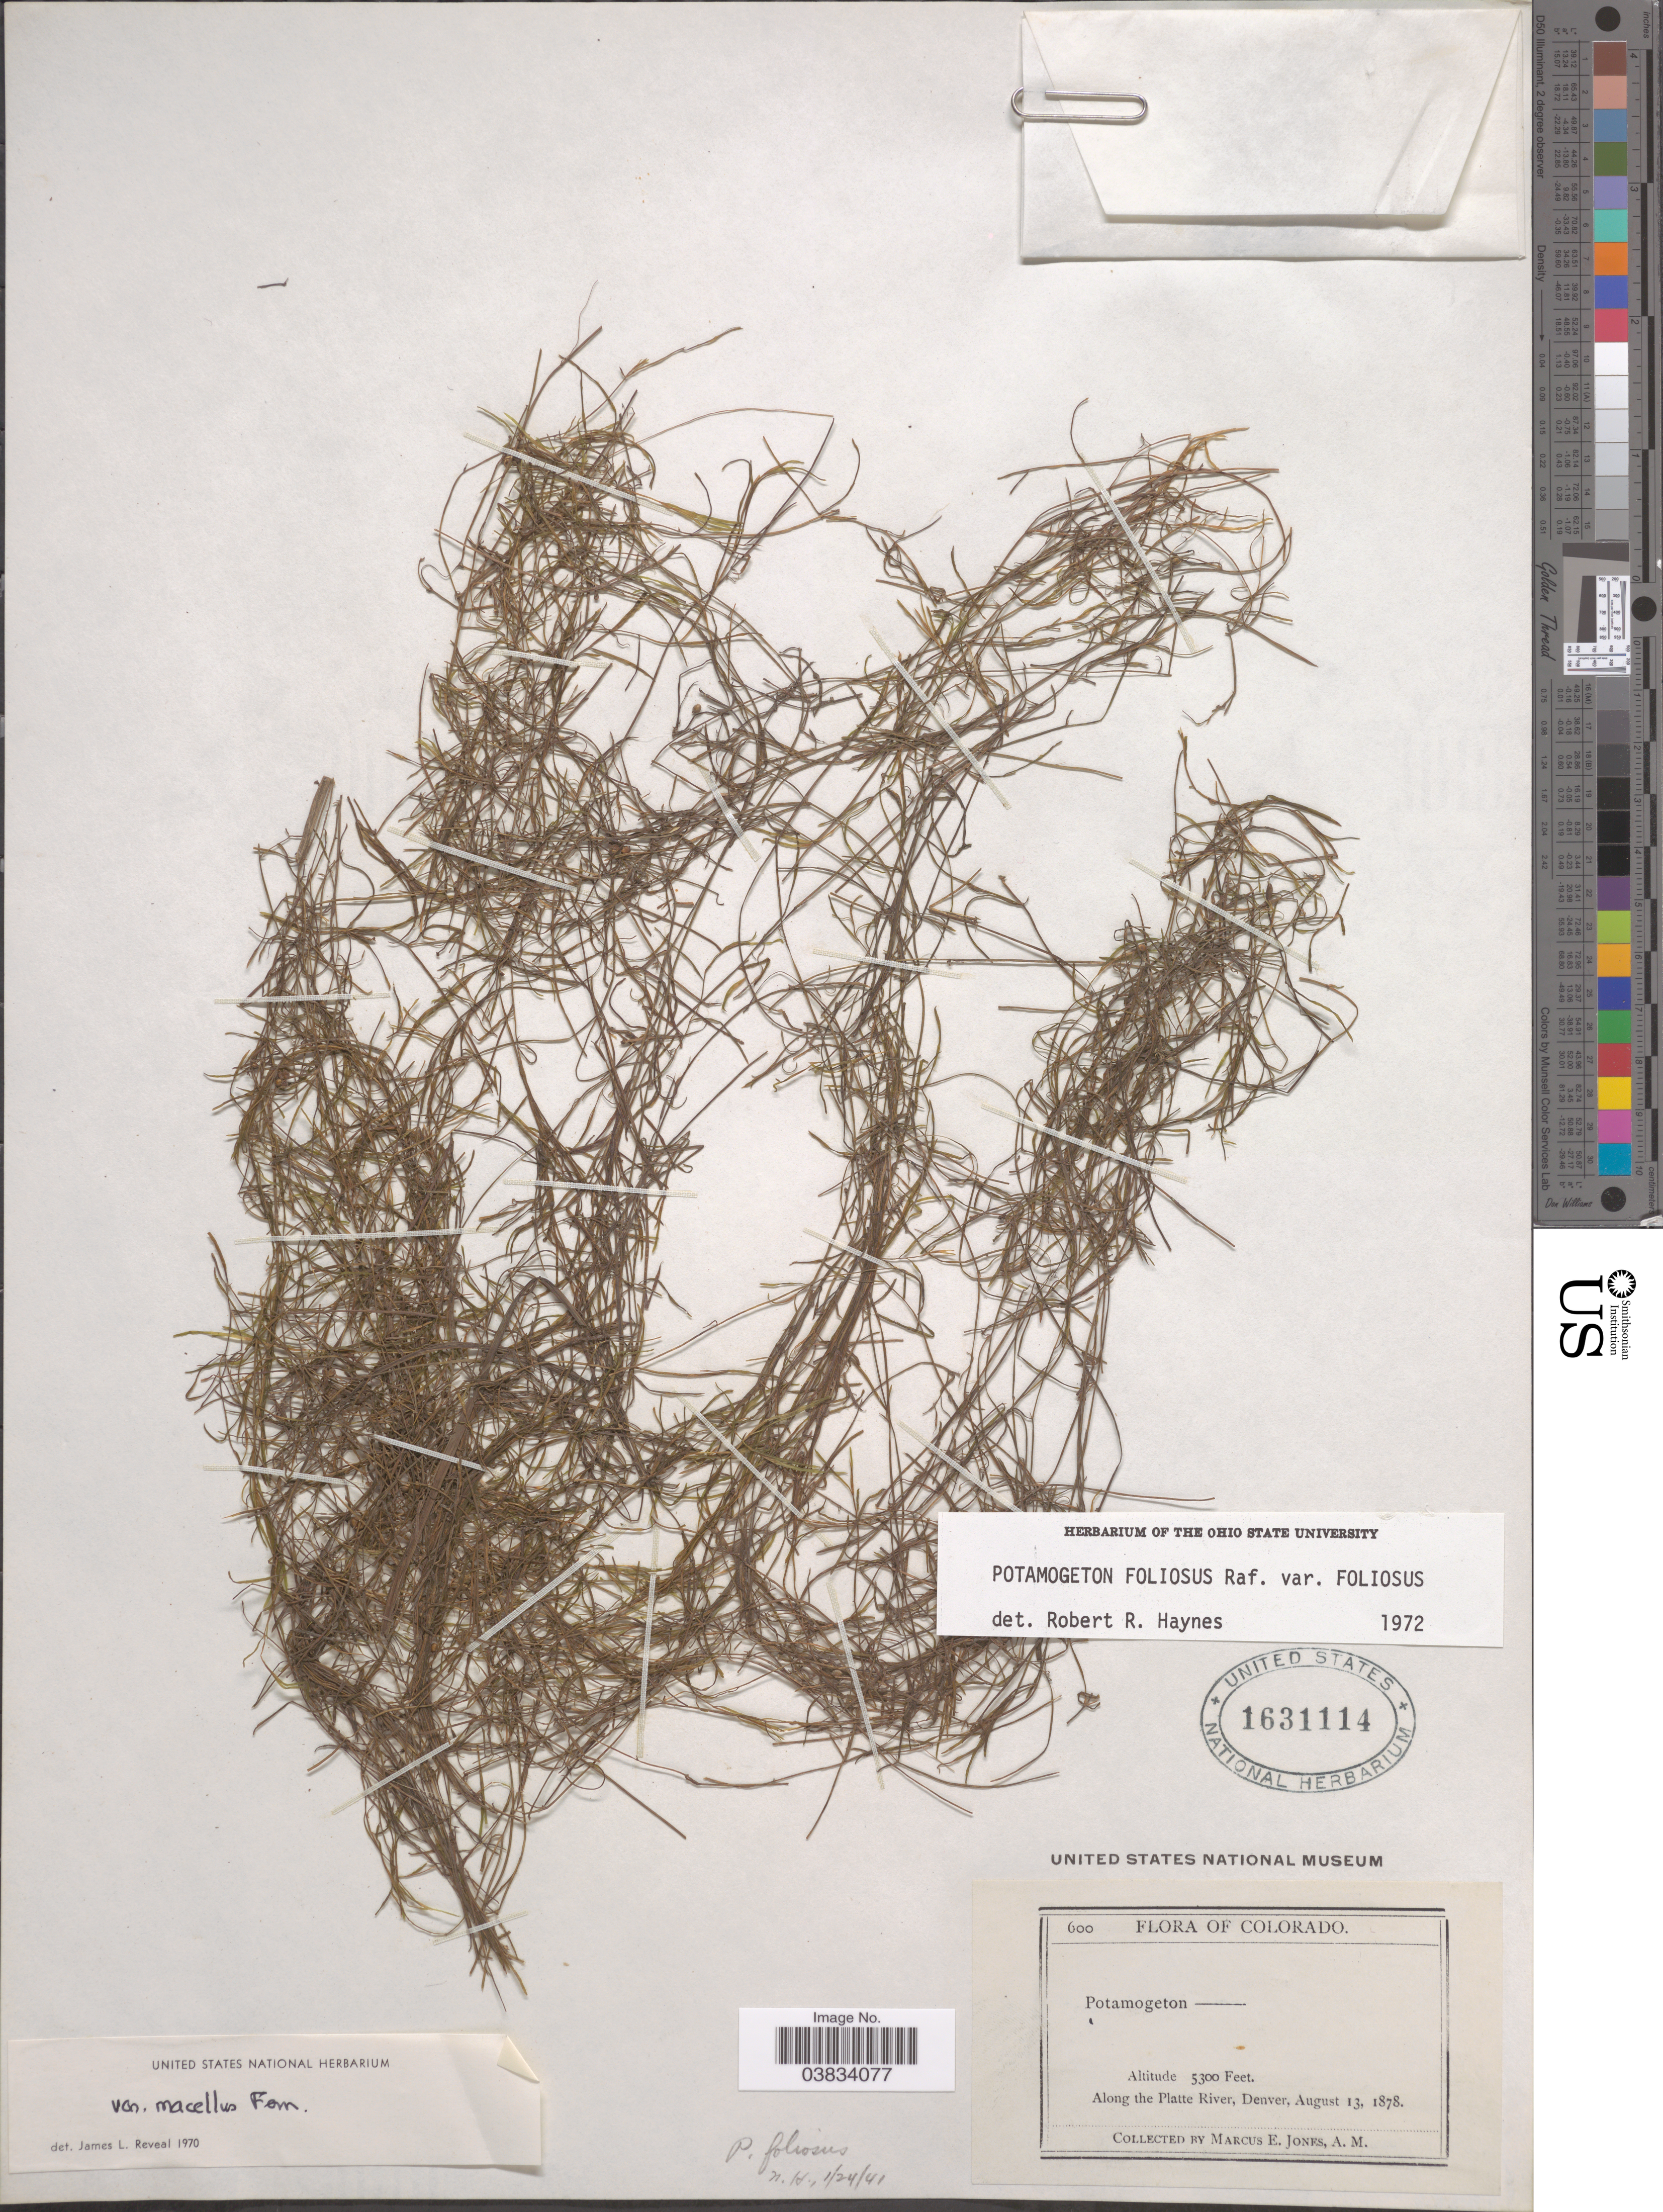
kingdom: Plantae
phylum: Tracheophyta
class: Liliopsida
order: Alismatales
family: Potamogetonaceae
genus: Potamogeton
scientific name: Potamogeton foliosus var. foliosus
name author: Raf.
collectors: M. E. Jones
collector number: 600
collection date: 1878-08-13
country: United States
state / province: Colorado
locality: Along the Platte River, Denver.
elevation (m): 1615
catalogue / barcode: US 1631114